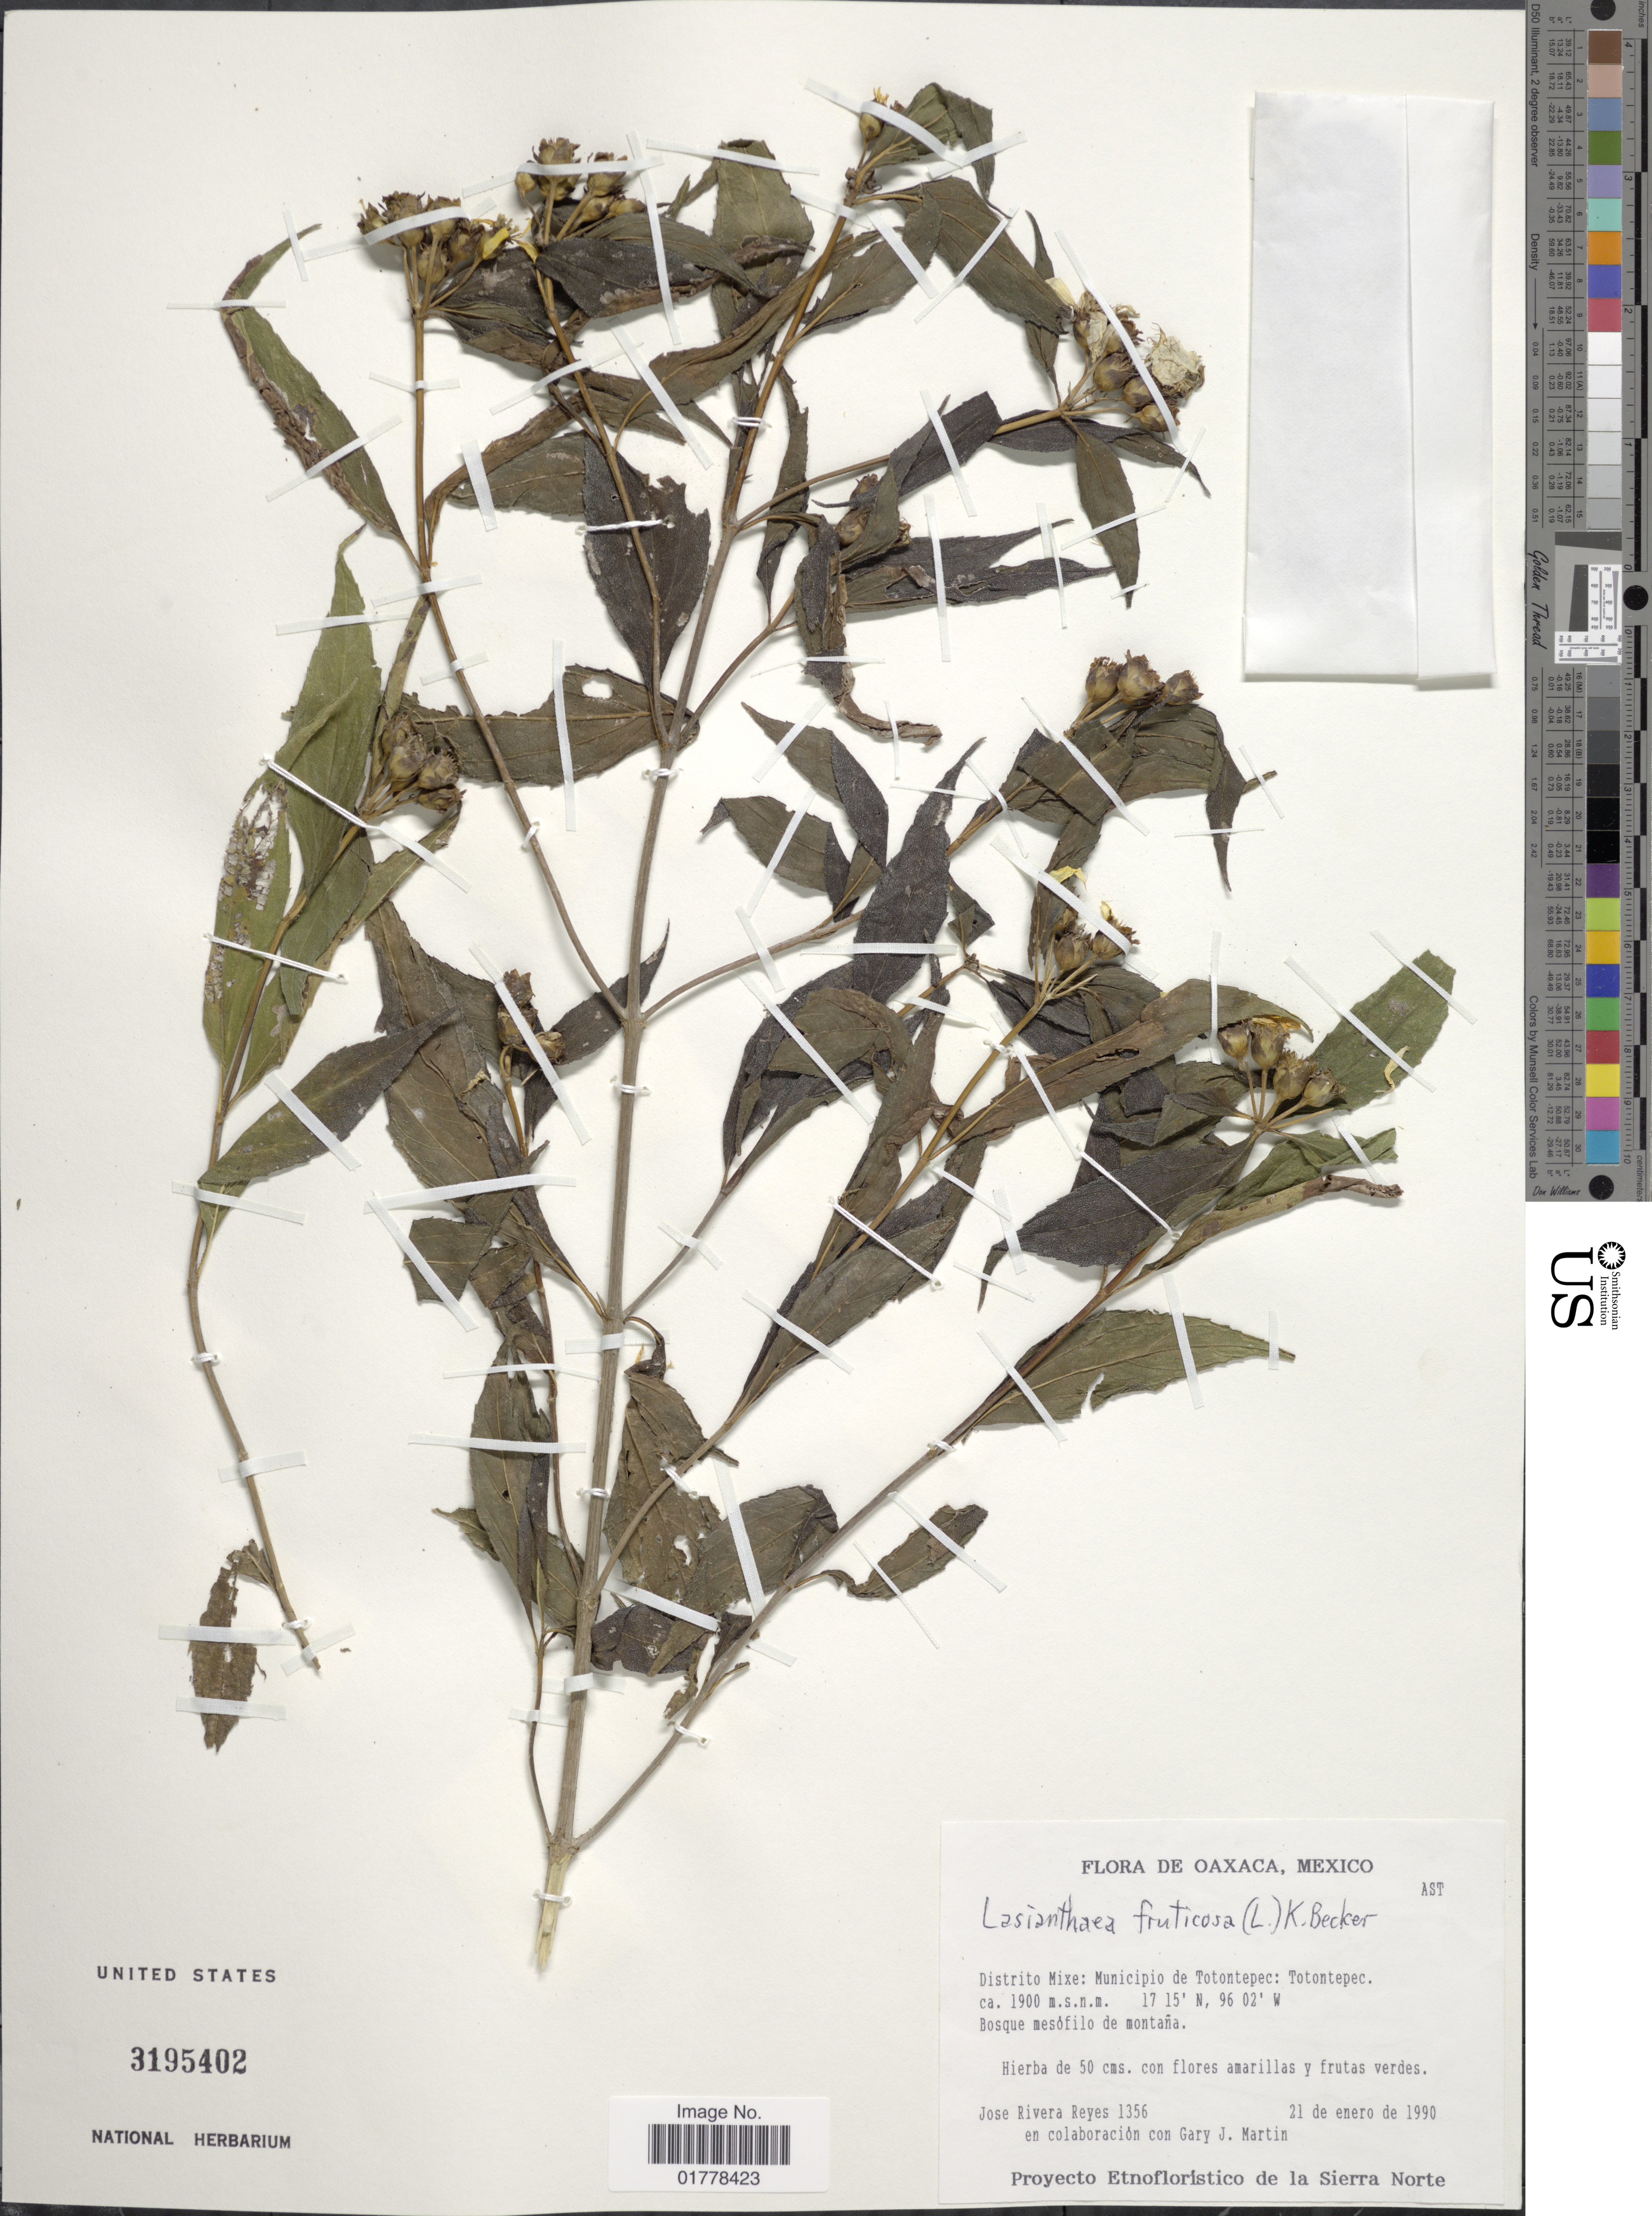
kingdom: Plantae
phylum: Tracheophyta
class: Magnoliopsida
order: Asterales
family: Asteraceae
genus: Lasianthaea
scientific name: Lasianthaea fruticosa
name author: (L.) K.M. Becker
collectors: J. Reyes & G. J. Martin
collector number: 1356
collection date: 1990-01-21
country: Mexico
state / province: Oaxaca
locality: Oaxaca, Mexico. Distrito Mixe: Municipio de Totontepec: Totontepec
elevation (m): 1900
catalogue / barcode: US 3195402